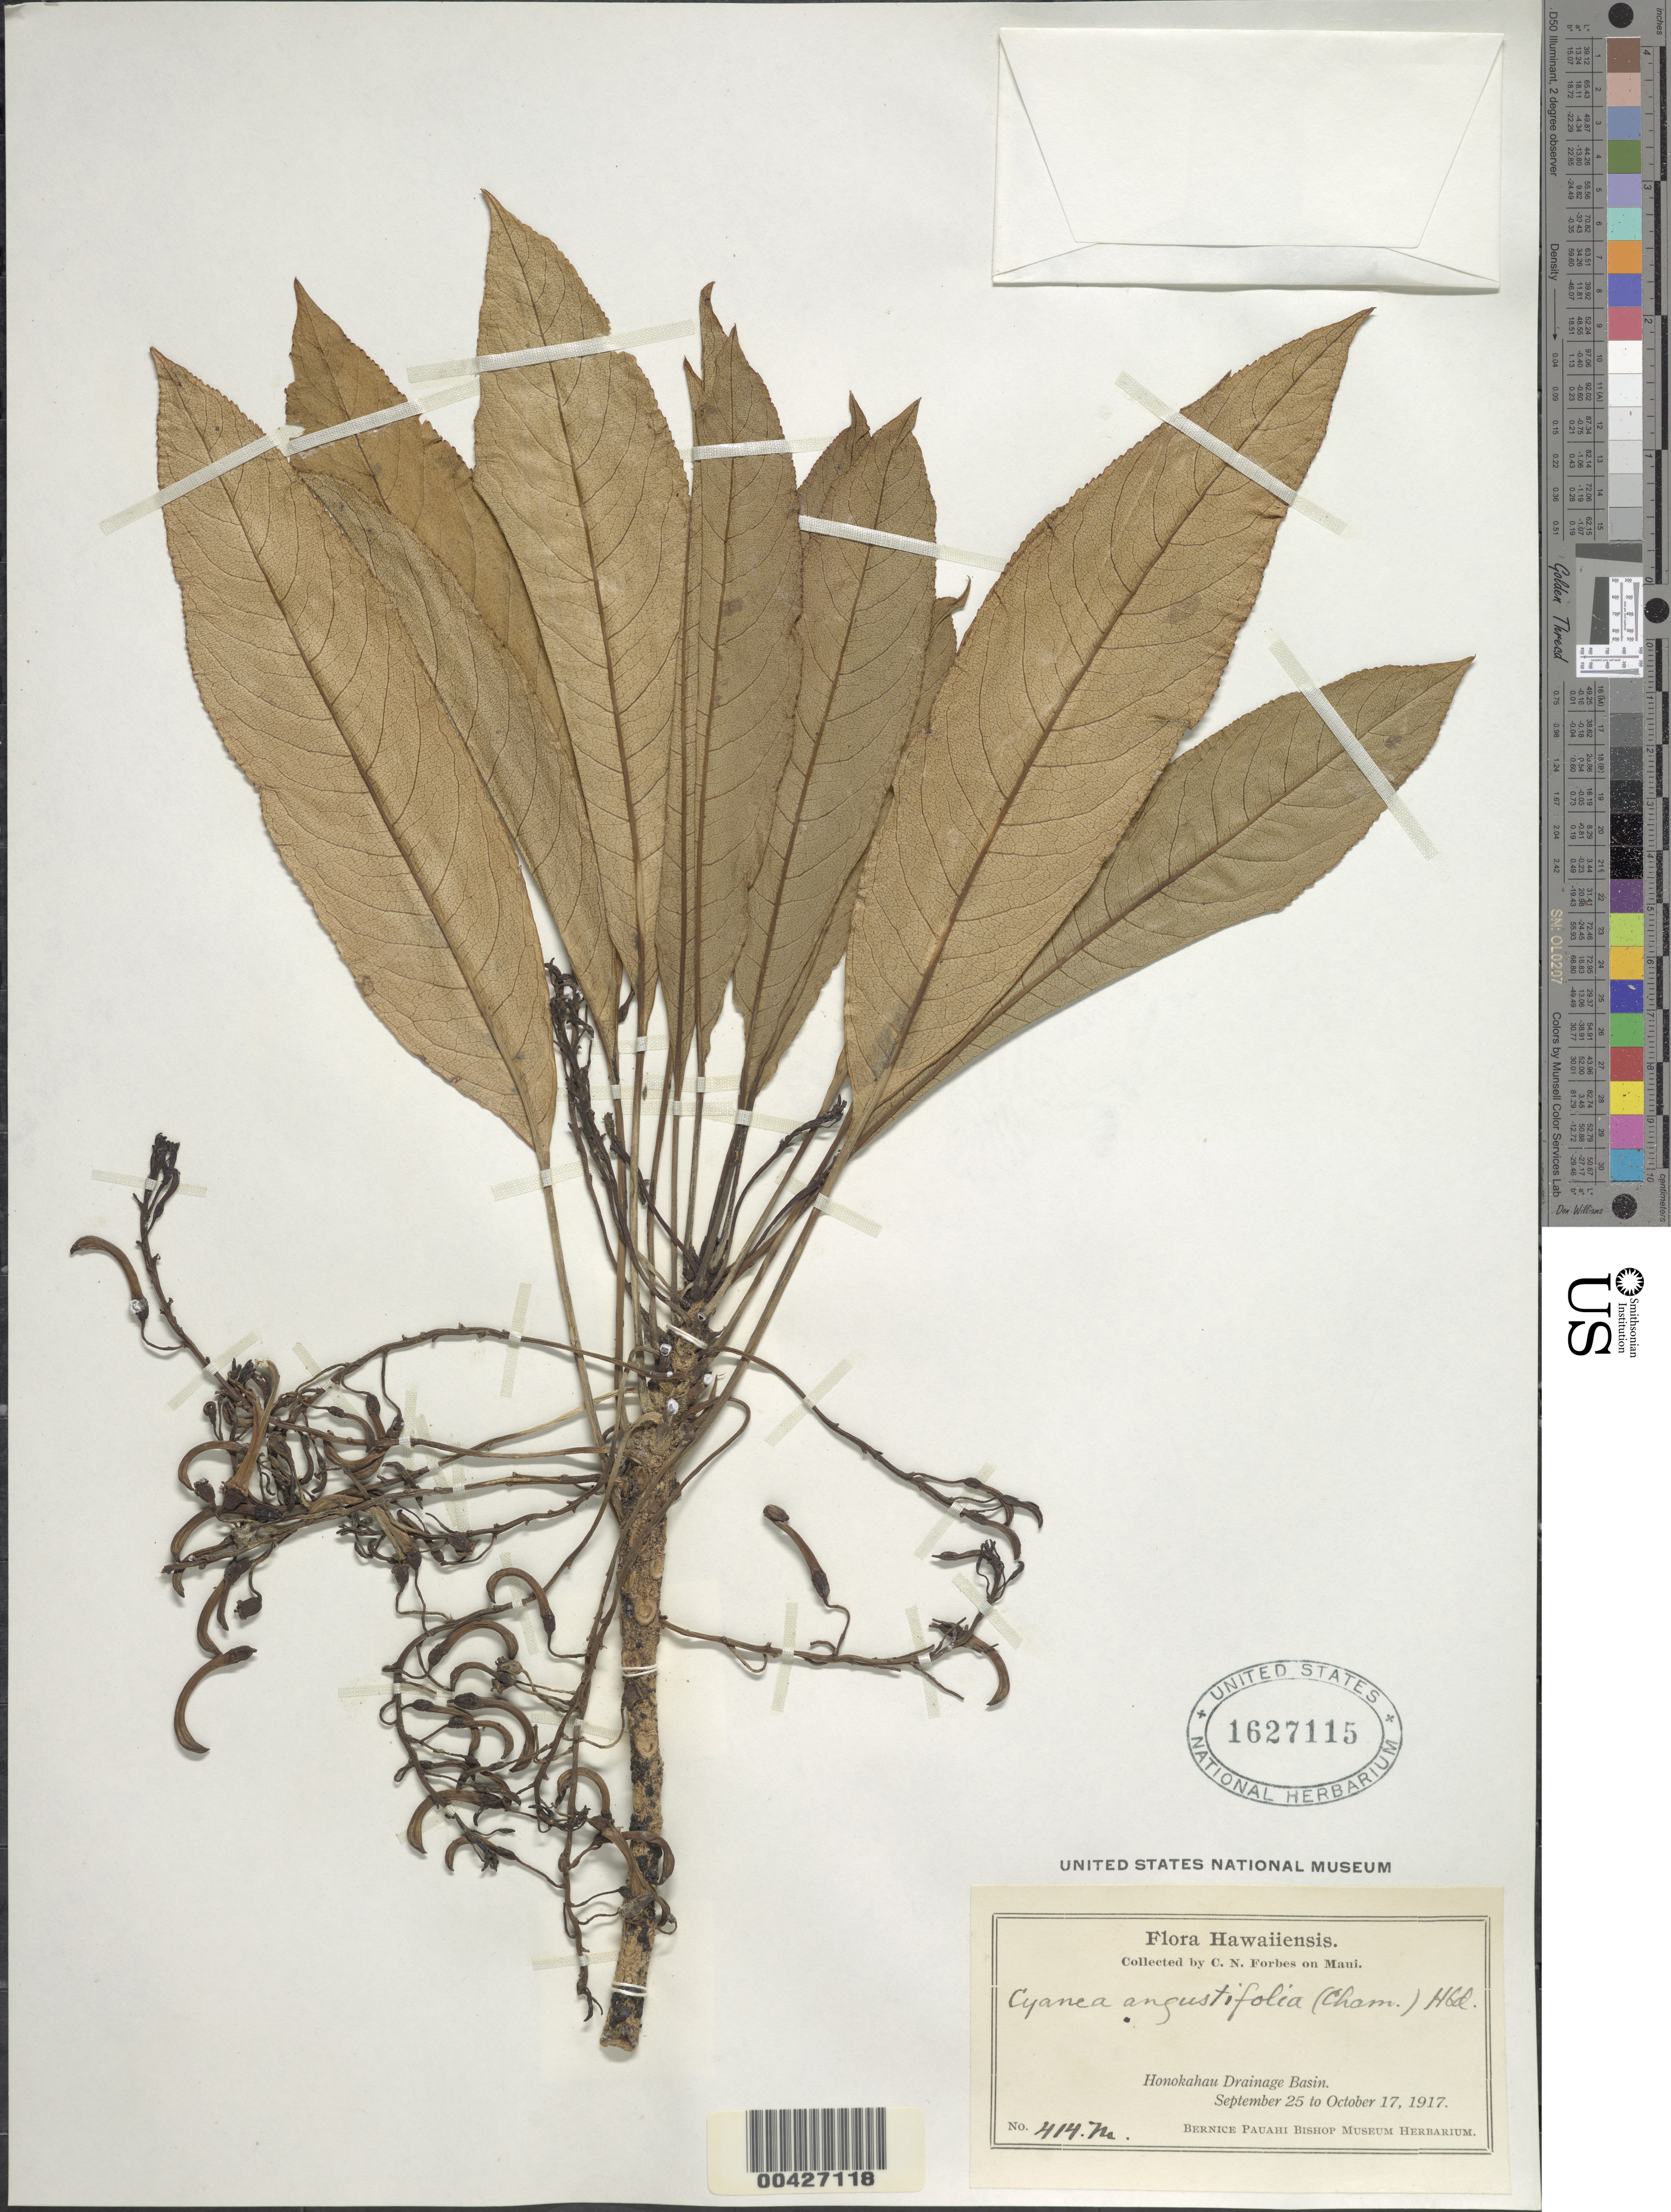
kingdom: Plantae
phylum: Tracheophyta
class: Magnoliopsida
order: Asterales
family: Campanulaceae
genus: Cyanea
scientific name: Cyanea angustifolia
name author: (Cham.) Hillebr.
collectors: C. N. Forbes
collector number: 414.M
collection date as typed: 25 Sep 1917 to 17 Oct 1917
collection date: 1917-09-25/1917-10-17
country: United States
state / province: Hawaii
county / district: Maui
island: Maui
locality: Honokahau Drainage Basin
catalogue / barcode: US 1627115